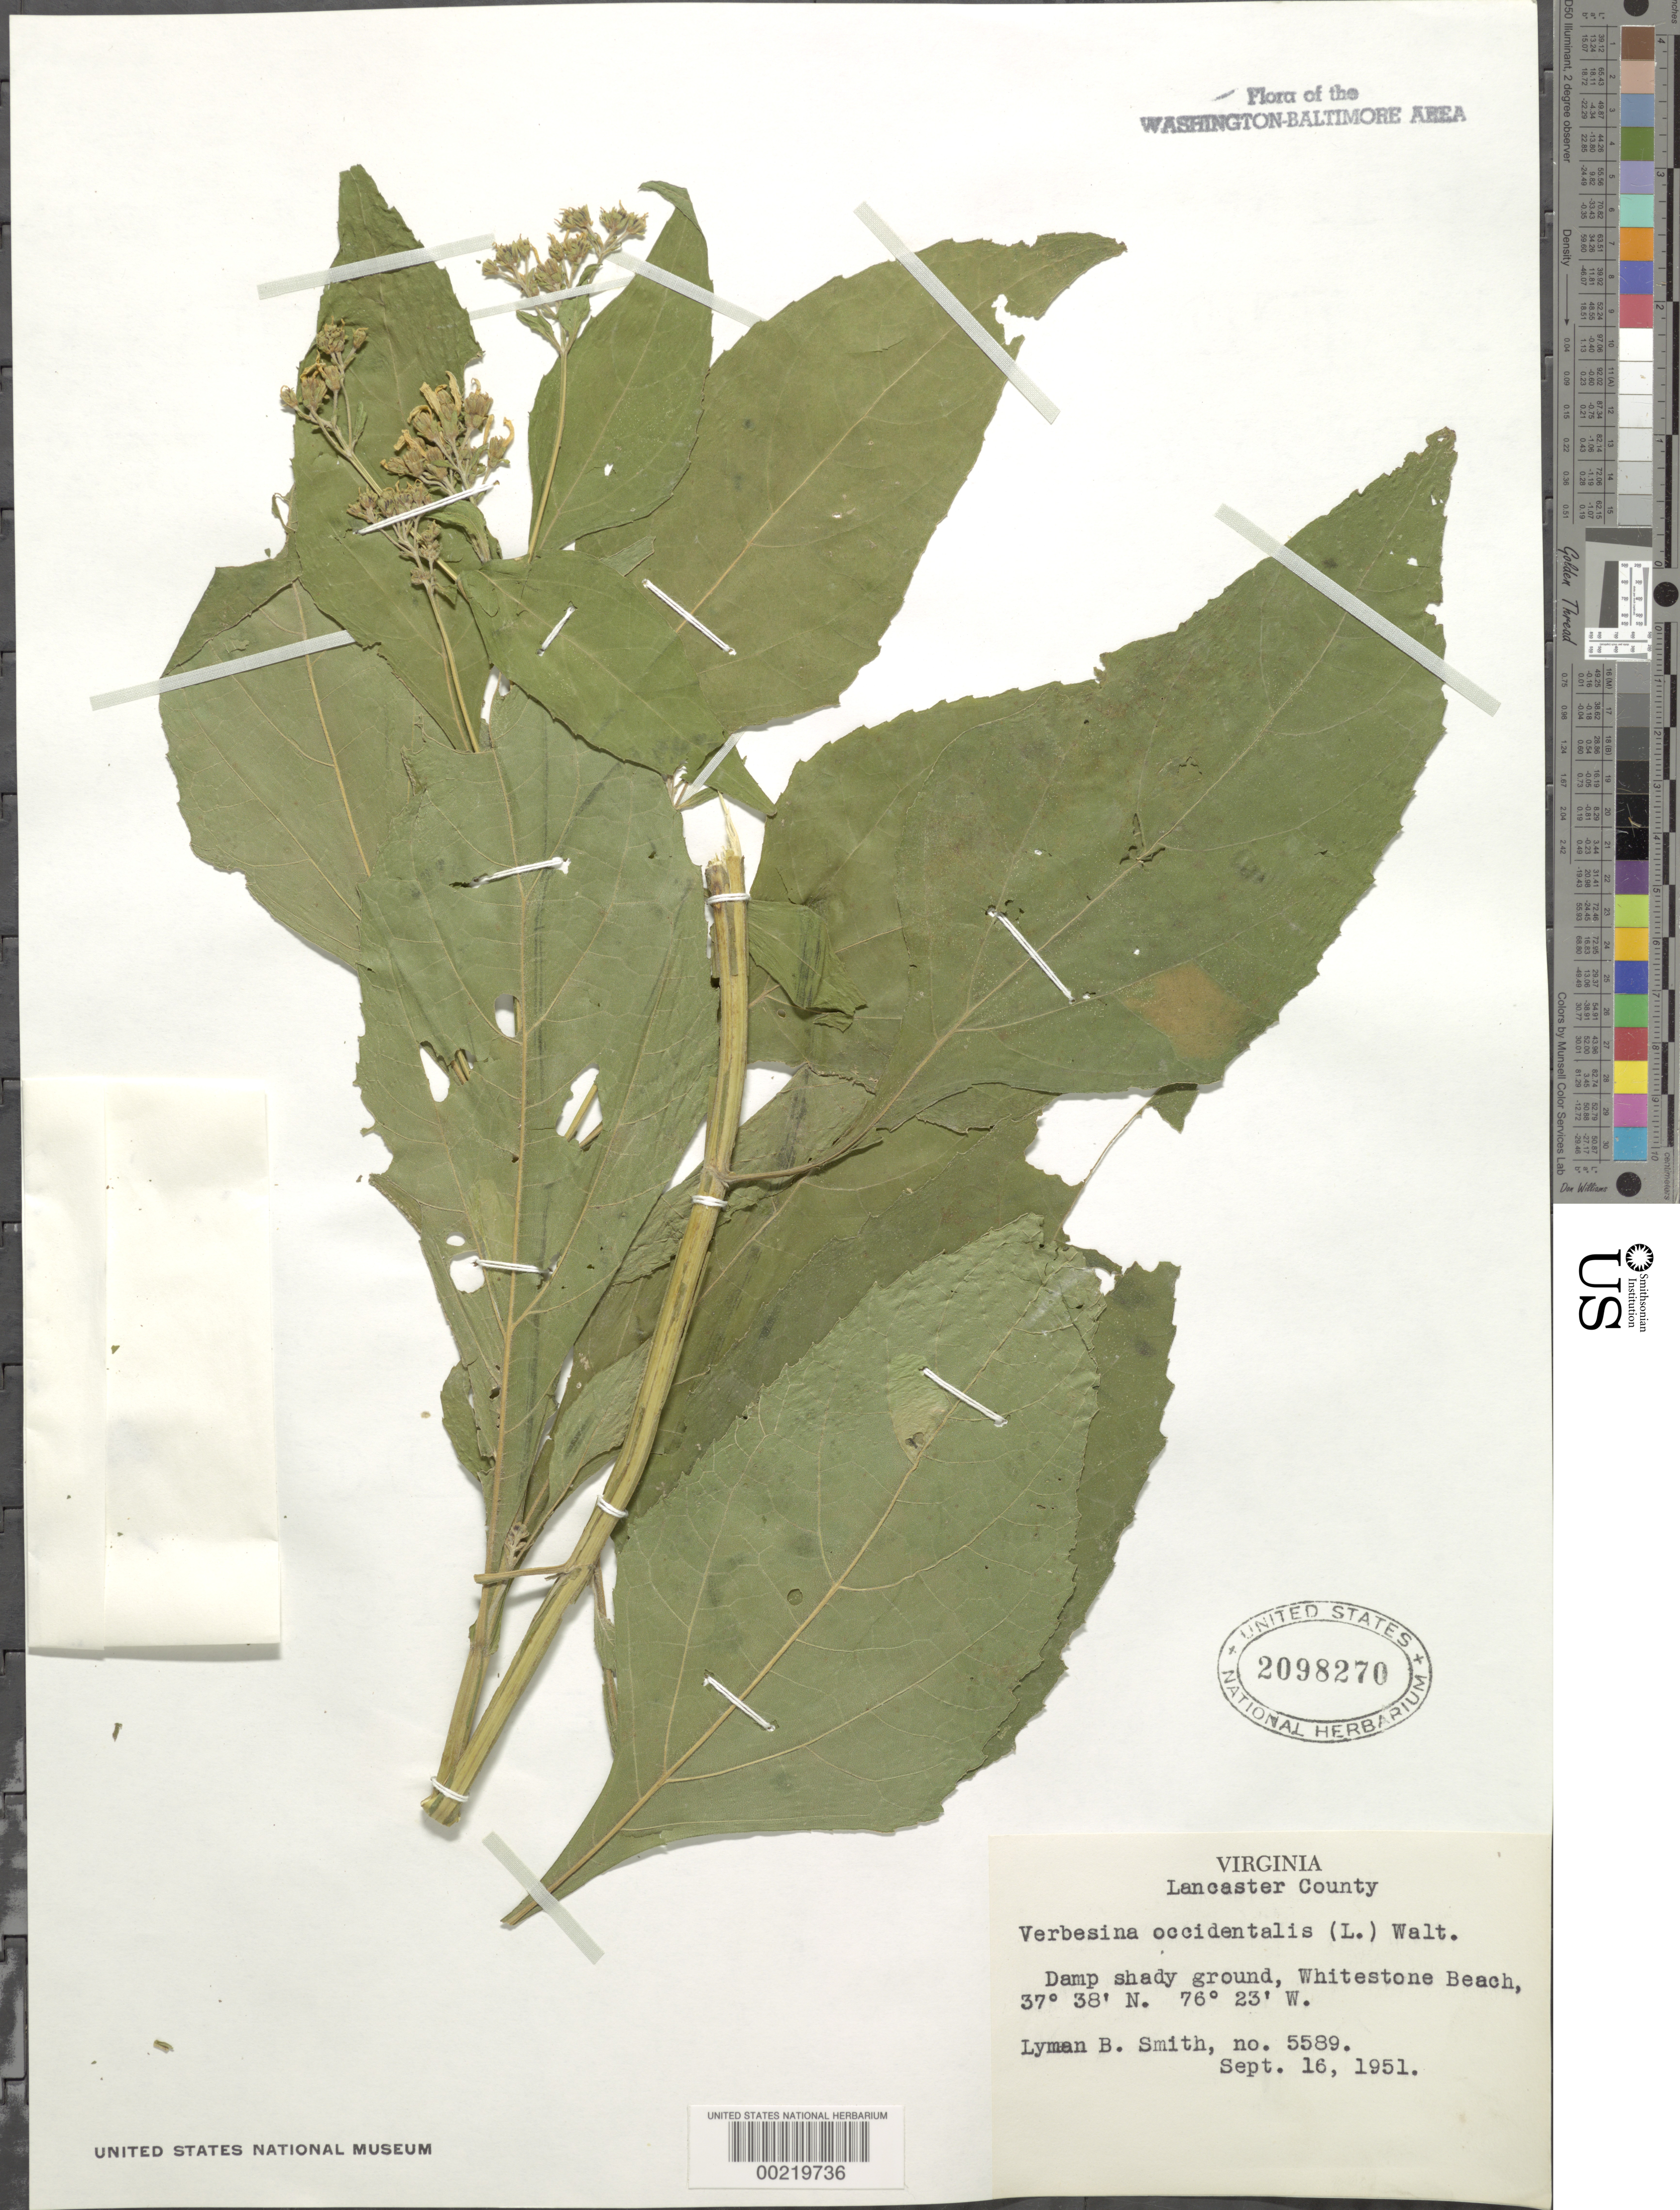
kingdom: Plantae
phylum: Tracheophyta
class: Magnoliopsida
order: Asterales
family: Asteraceae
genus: Verbesina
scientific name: Verbesina occidentalis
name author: (L.) Walter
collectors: L. Smith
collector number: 5589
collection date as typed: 16 Sep 1951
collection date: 1951-09-16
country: United States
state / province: Virginia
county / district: Lancaster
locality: Whitestone Beach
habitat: Damp shady ground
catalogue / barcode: US 2098270